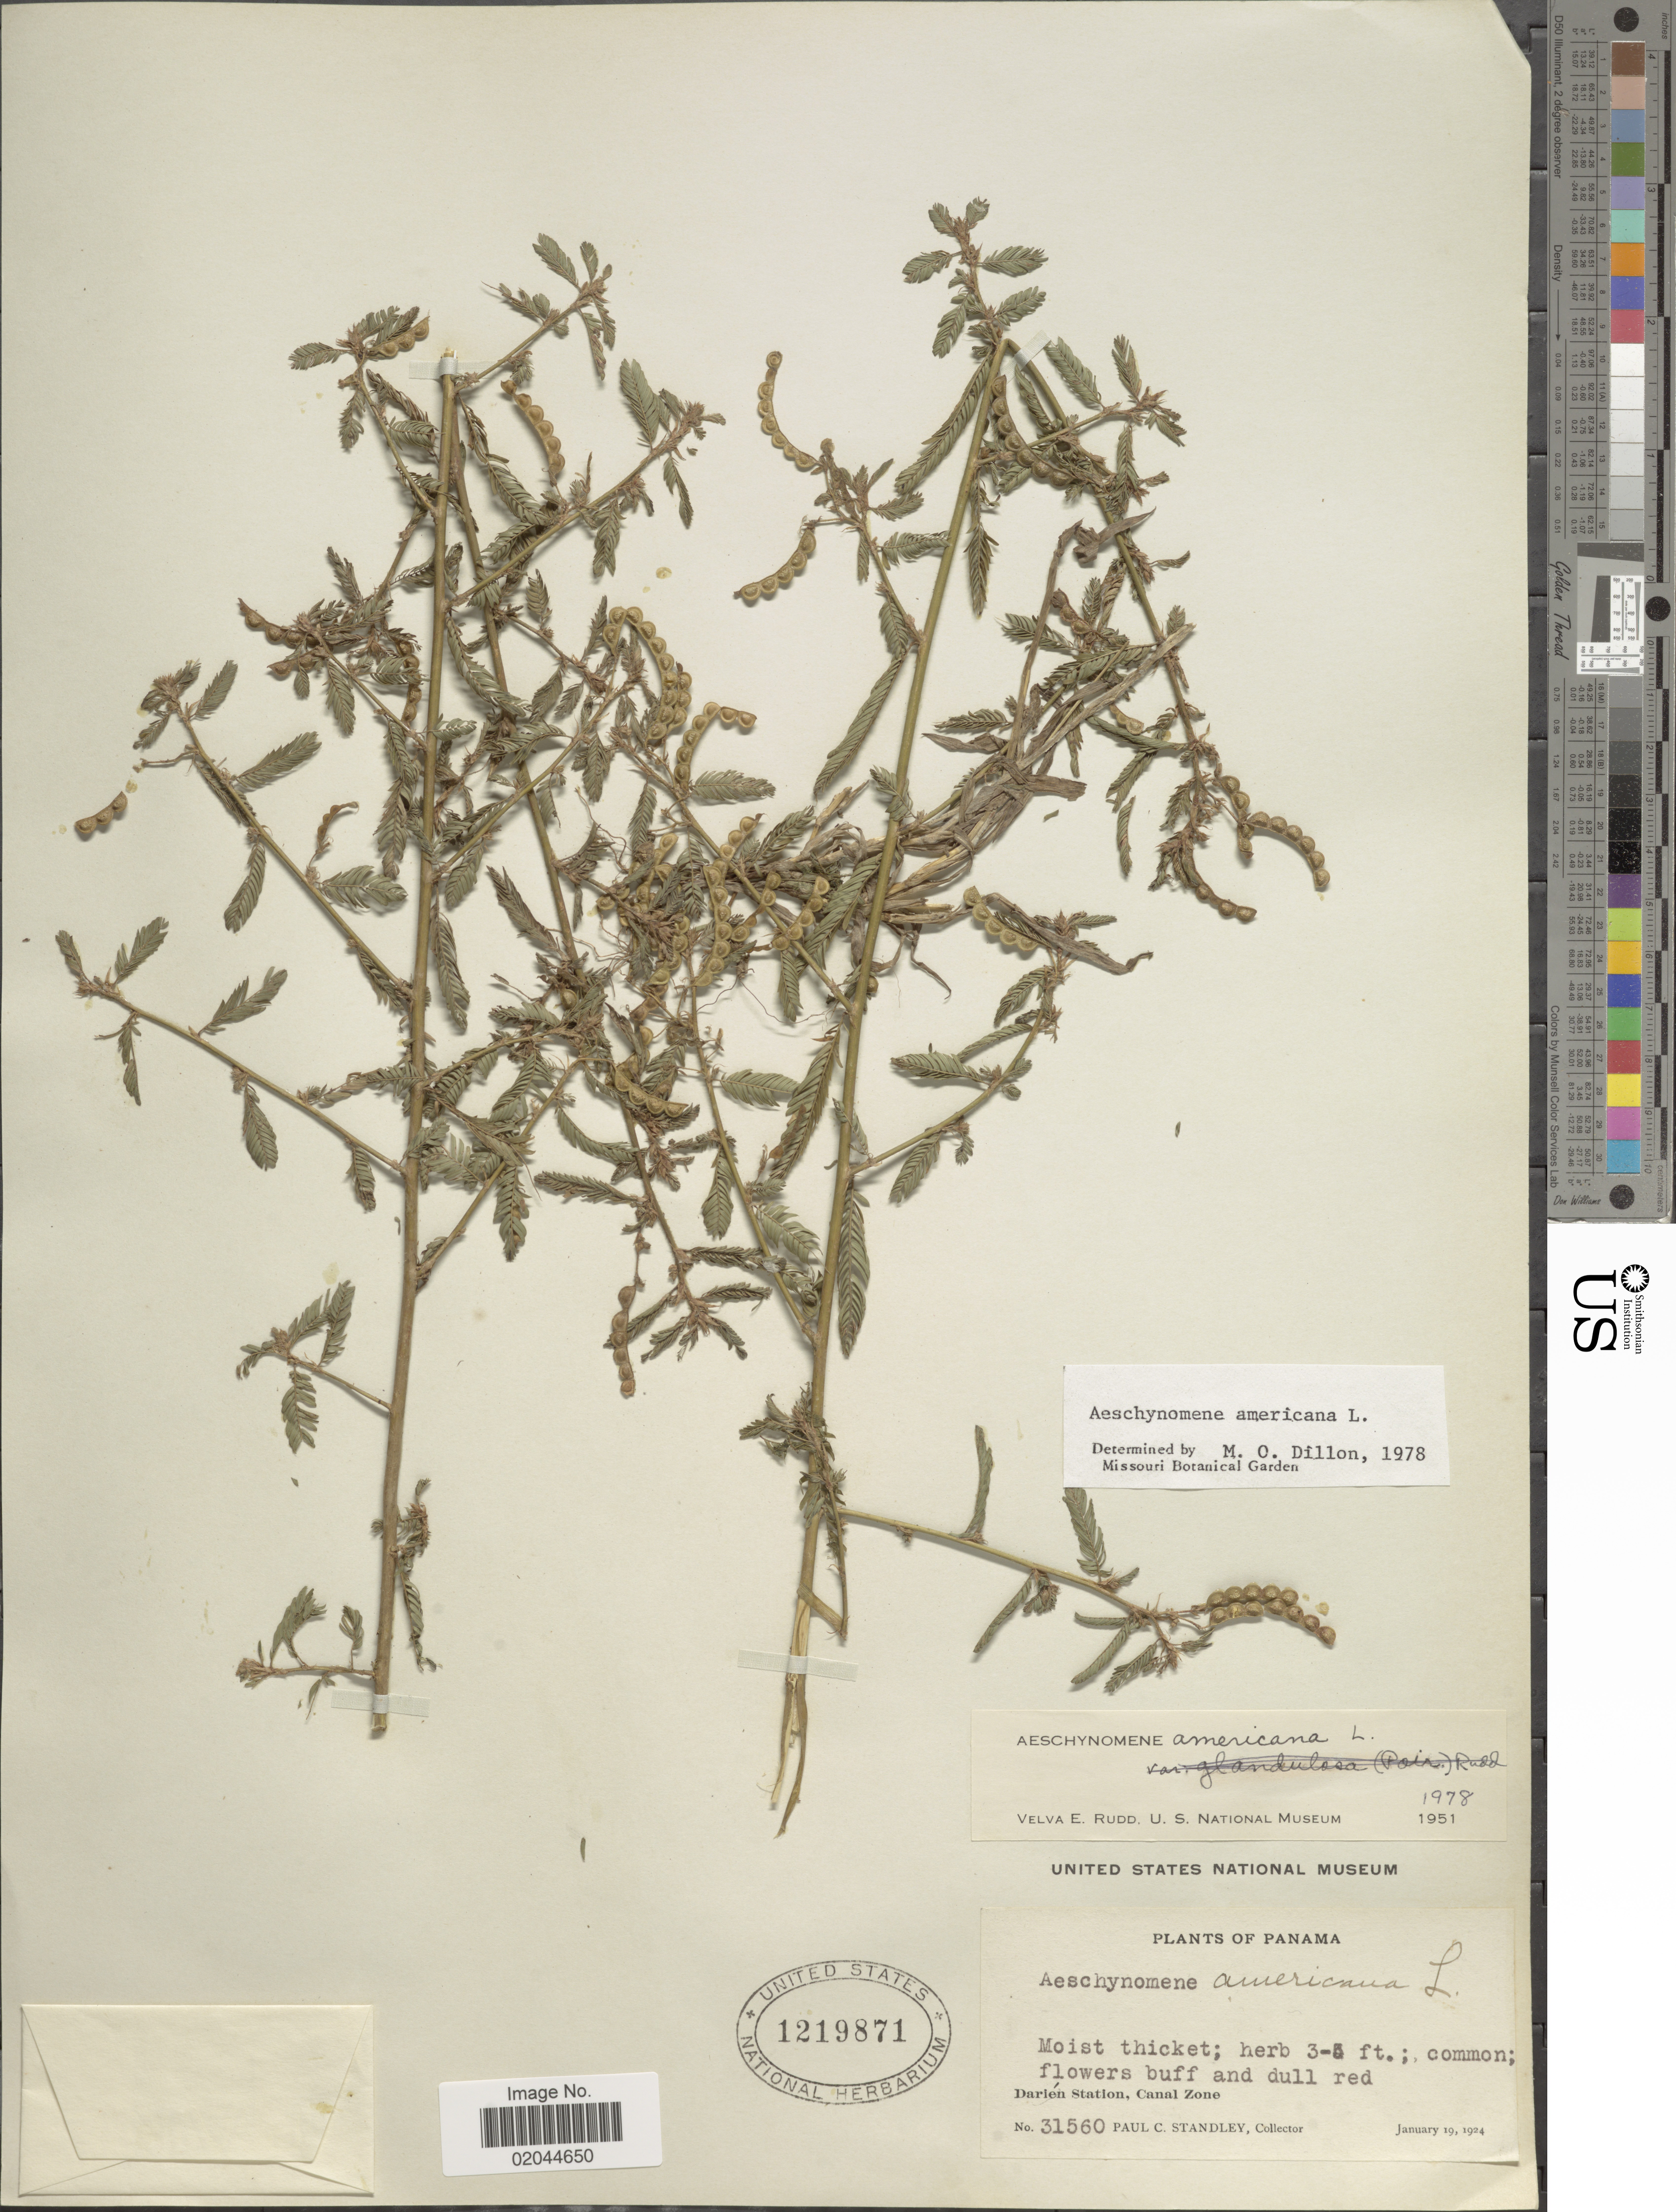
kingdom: Plantae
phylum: Tracheophyta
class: Magnoliopsida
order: Fabales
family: Fabaceae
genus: Aeschynomene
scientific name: Aeschynomene americana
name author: L.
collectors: P. C. Standley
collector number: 31560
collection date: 1924-01-19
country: Panama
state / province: Darién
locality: Moist thicket, Darien Station, Canal Zone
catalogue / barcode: US 1219871